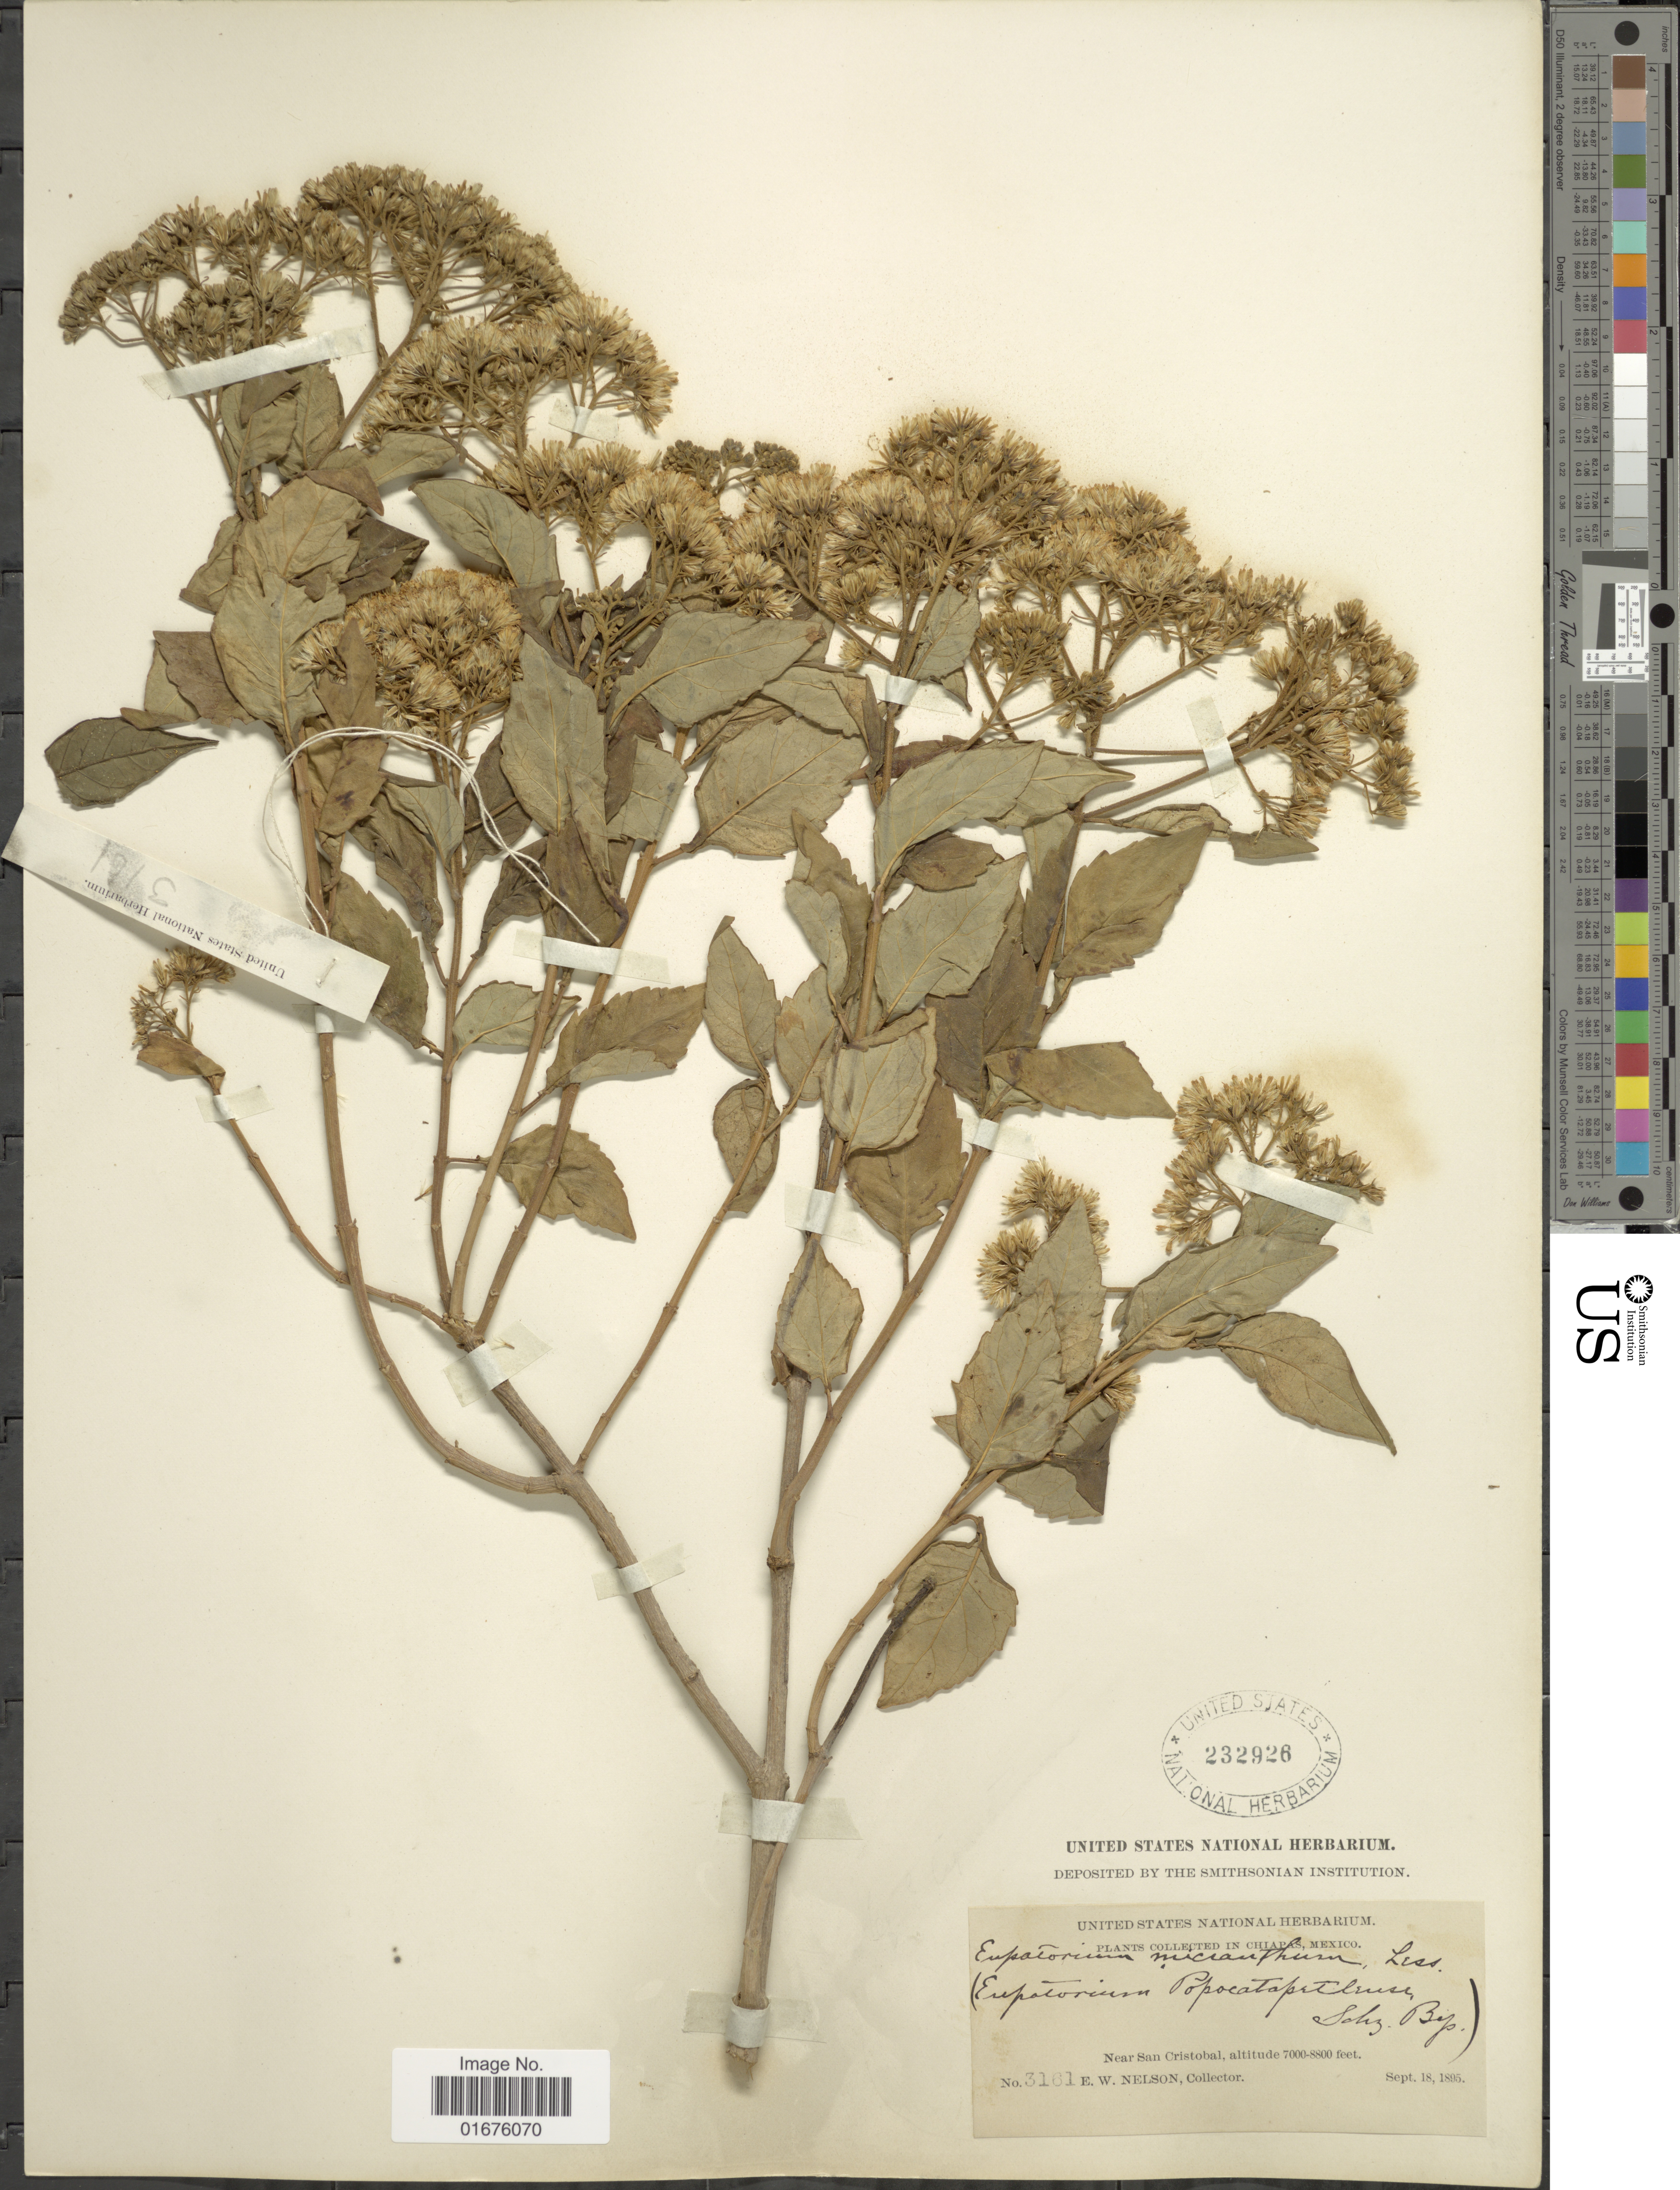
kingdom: Plantae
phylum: Tracheophyta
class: Magnoliopsida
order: Asterales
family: Asteraceae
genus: Ageratina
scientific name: Ageratina ligustrina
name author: (DC.) R.M. King & H. Rob.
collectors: E. W. Nelson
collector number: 3161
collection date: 1895-09-18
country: Mexico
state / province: Chiapas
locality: Near San Cristobal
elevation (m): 2134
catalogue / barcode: US 232926